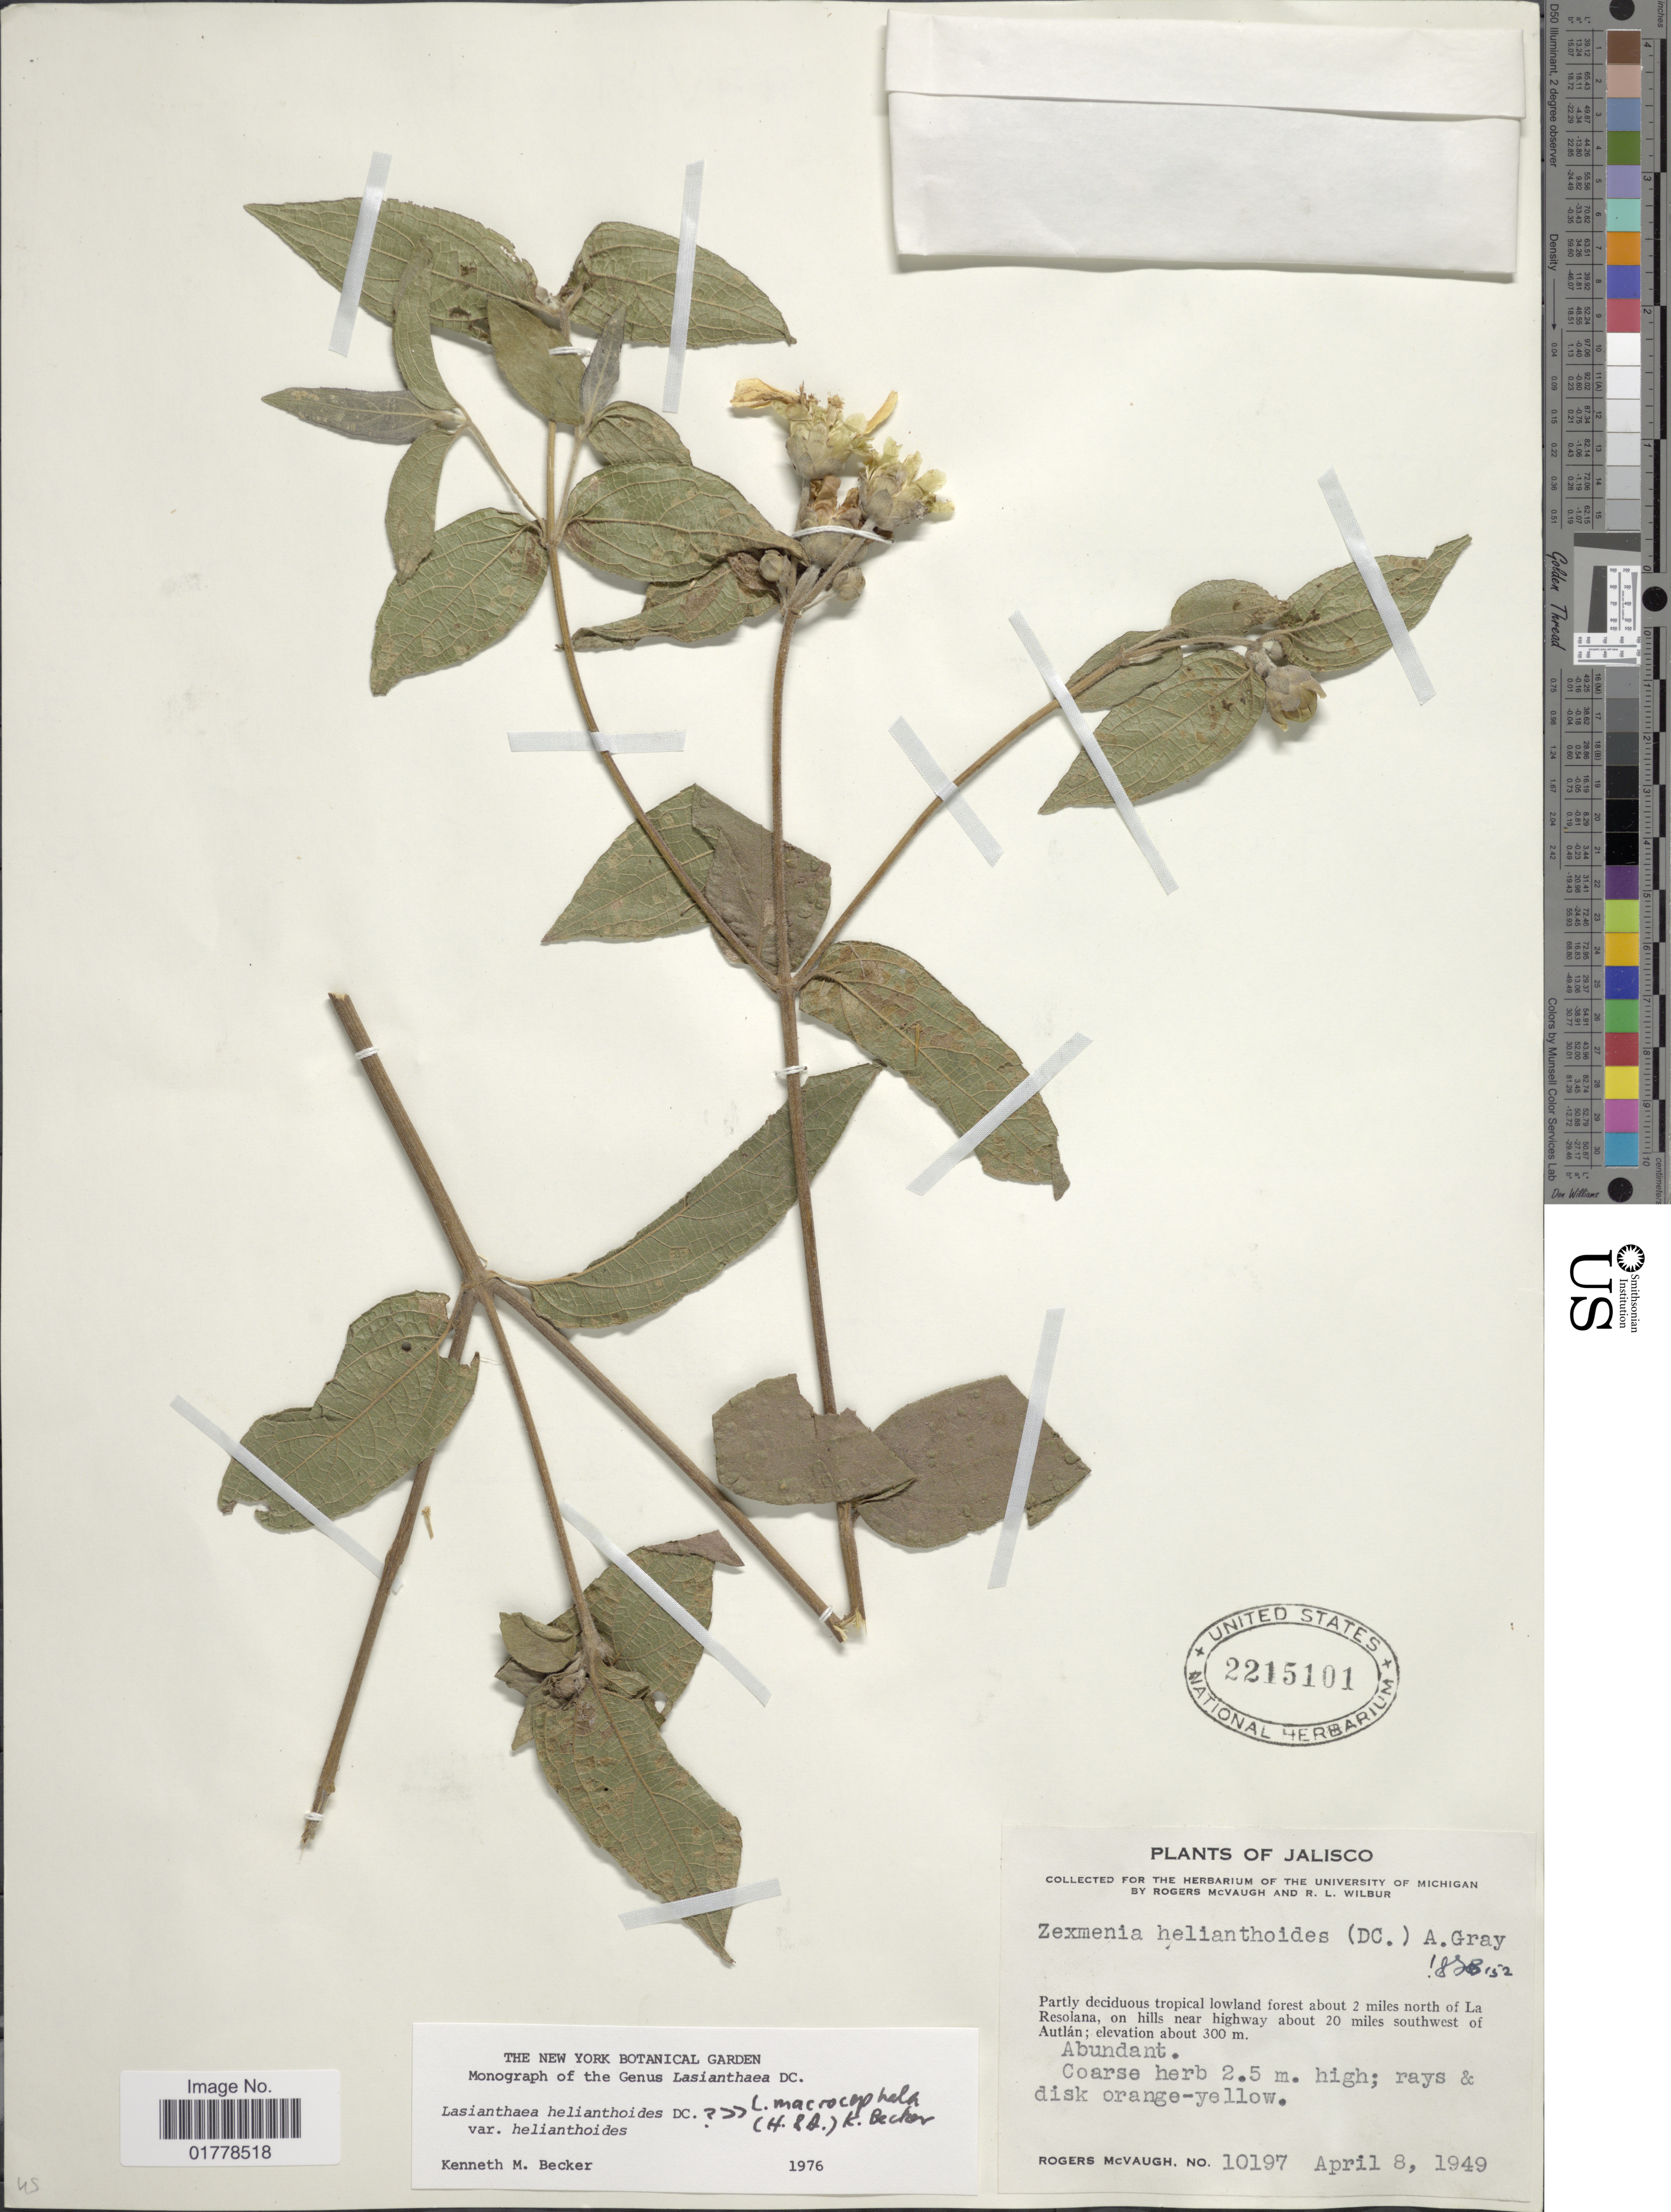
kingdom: Plantae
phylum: Tracheophyta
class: Magnoliopsida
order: Asterales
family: Asteraceae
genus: Lasianthaea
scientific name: Lasianthaea helianthoides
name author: Zucc. & DC.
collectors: R. McVaugh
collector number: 10197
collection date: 1949-04-08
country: Mexico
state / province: Jalisco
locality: Partly deciduous tropical lowland forest about 2 miles north of La Resolana, on hills near highway about 20 miles southwest of Autlán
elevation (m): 300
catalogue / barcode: US 2215101